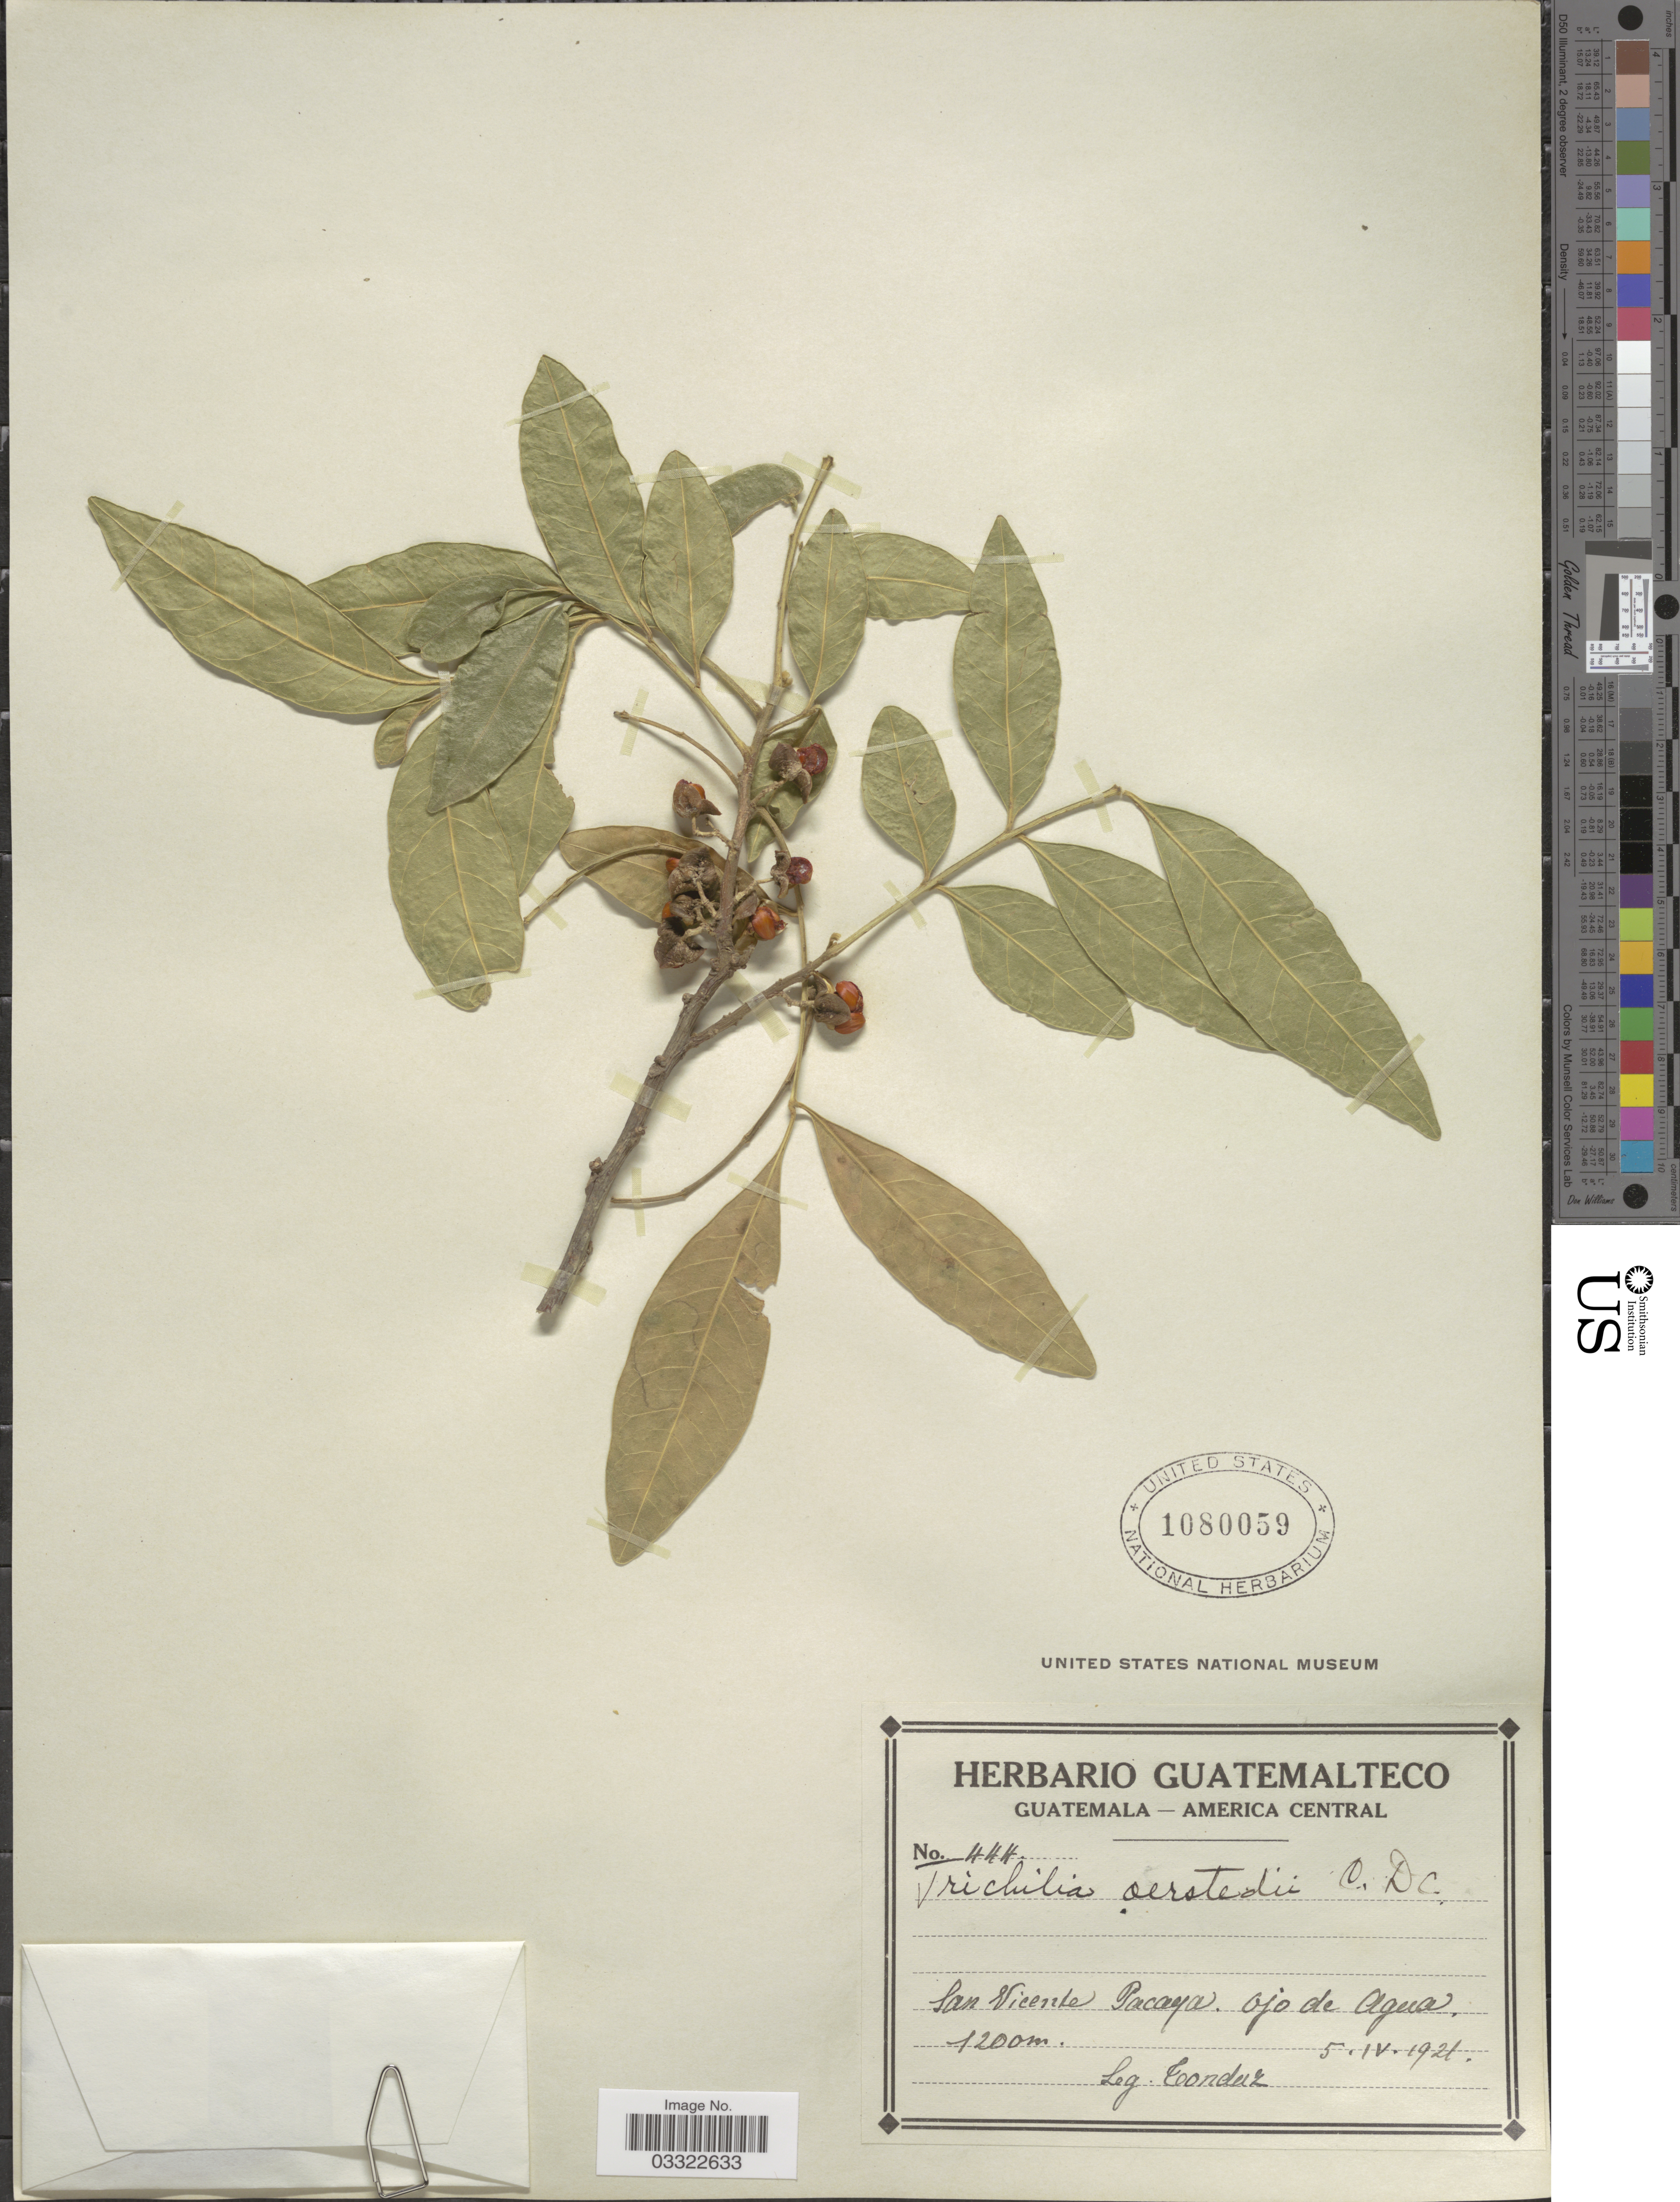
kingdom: Plantae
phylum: Tracheophyta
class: Magnoliopsida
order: Sapindales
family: Meliaceae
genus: Trichilia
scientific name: Trichilia oerstediana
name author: C. DC.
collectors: Tonduz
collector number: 444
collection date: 1921-04-05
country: Guatemala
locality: San Vicente Pacaya. Ojo de Agua.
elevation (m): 1200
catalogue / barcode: US 1080059